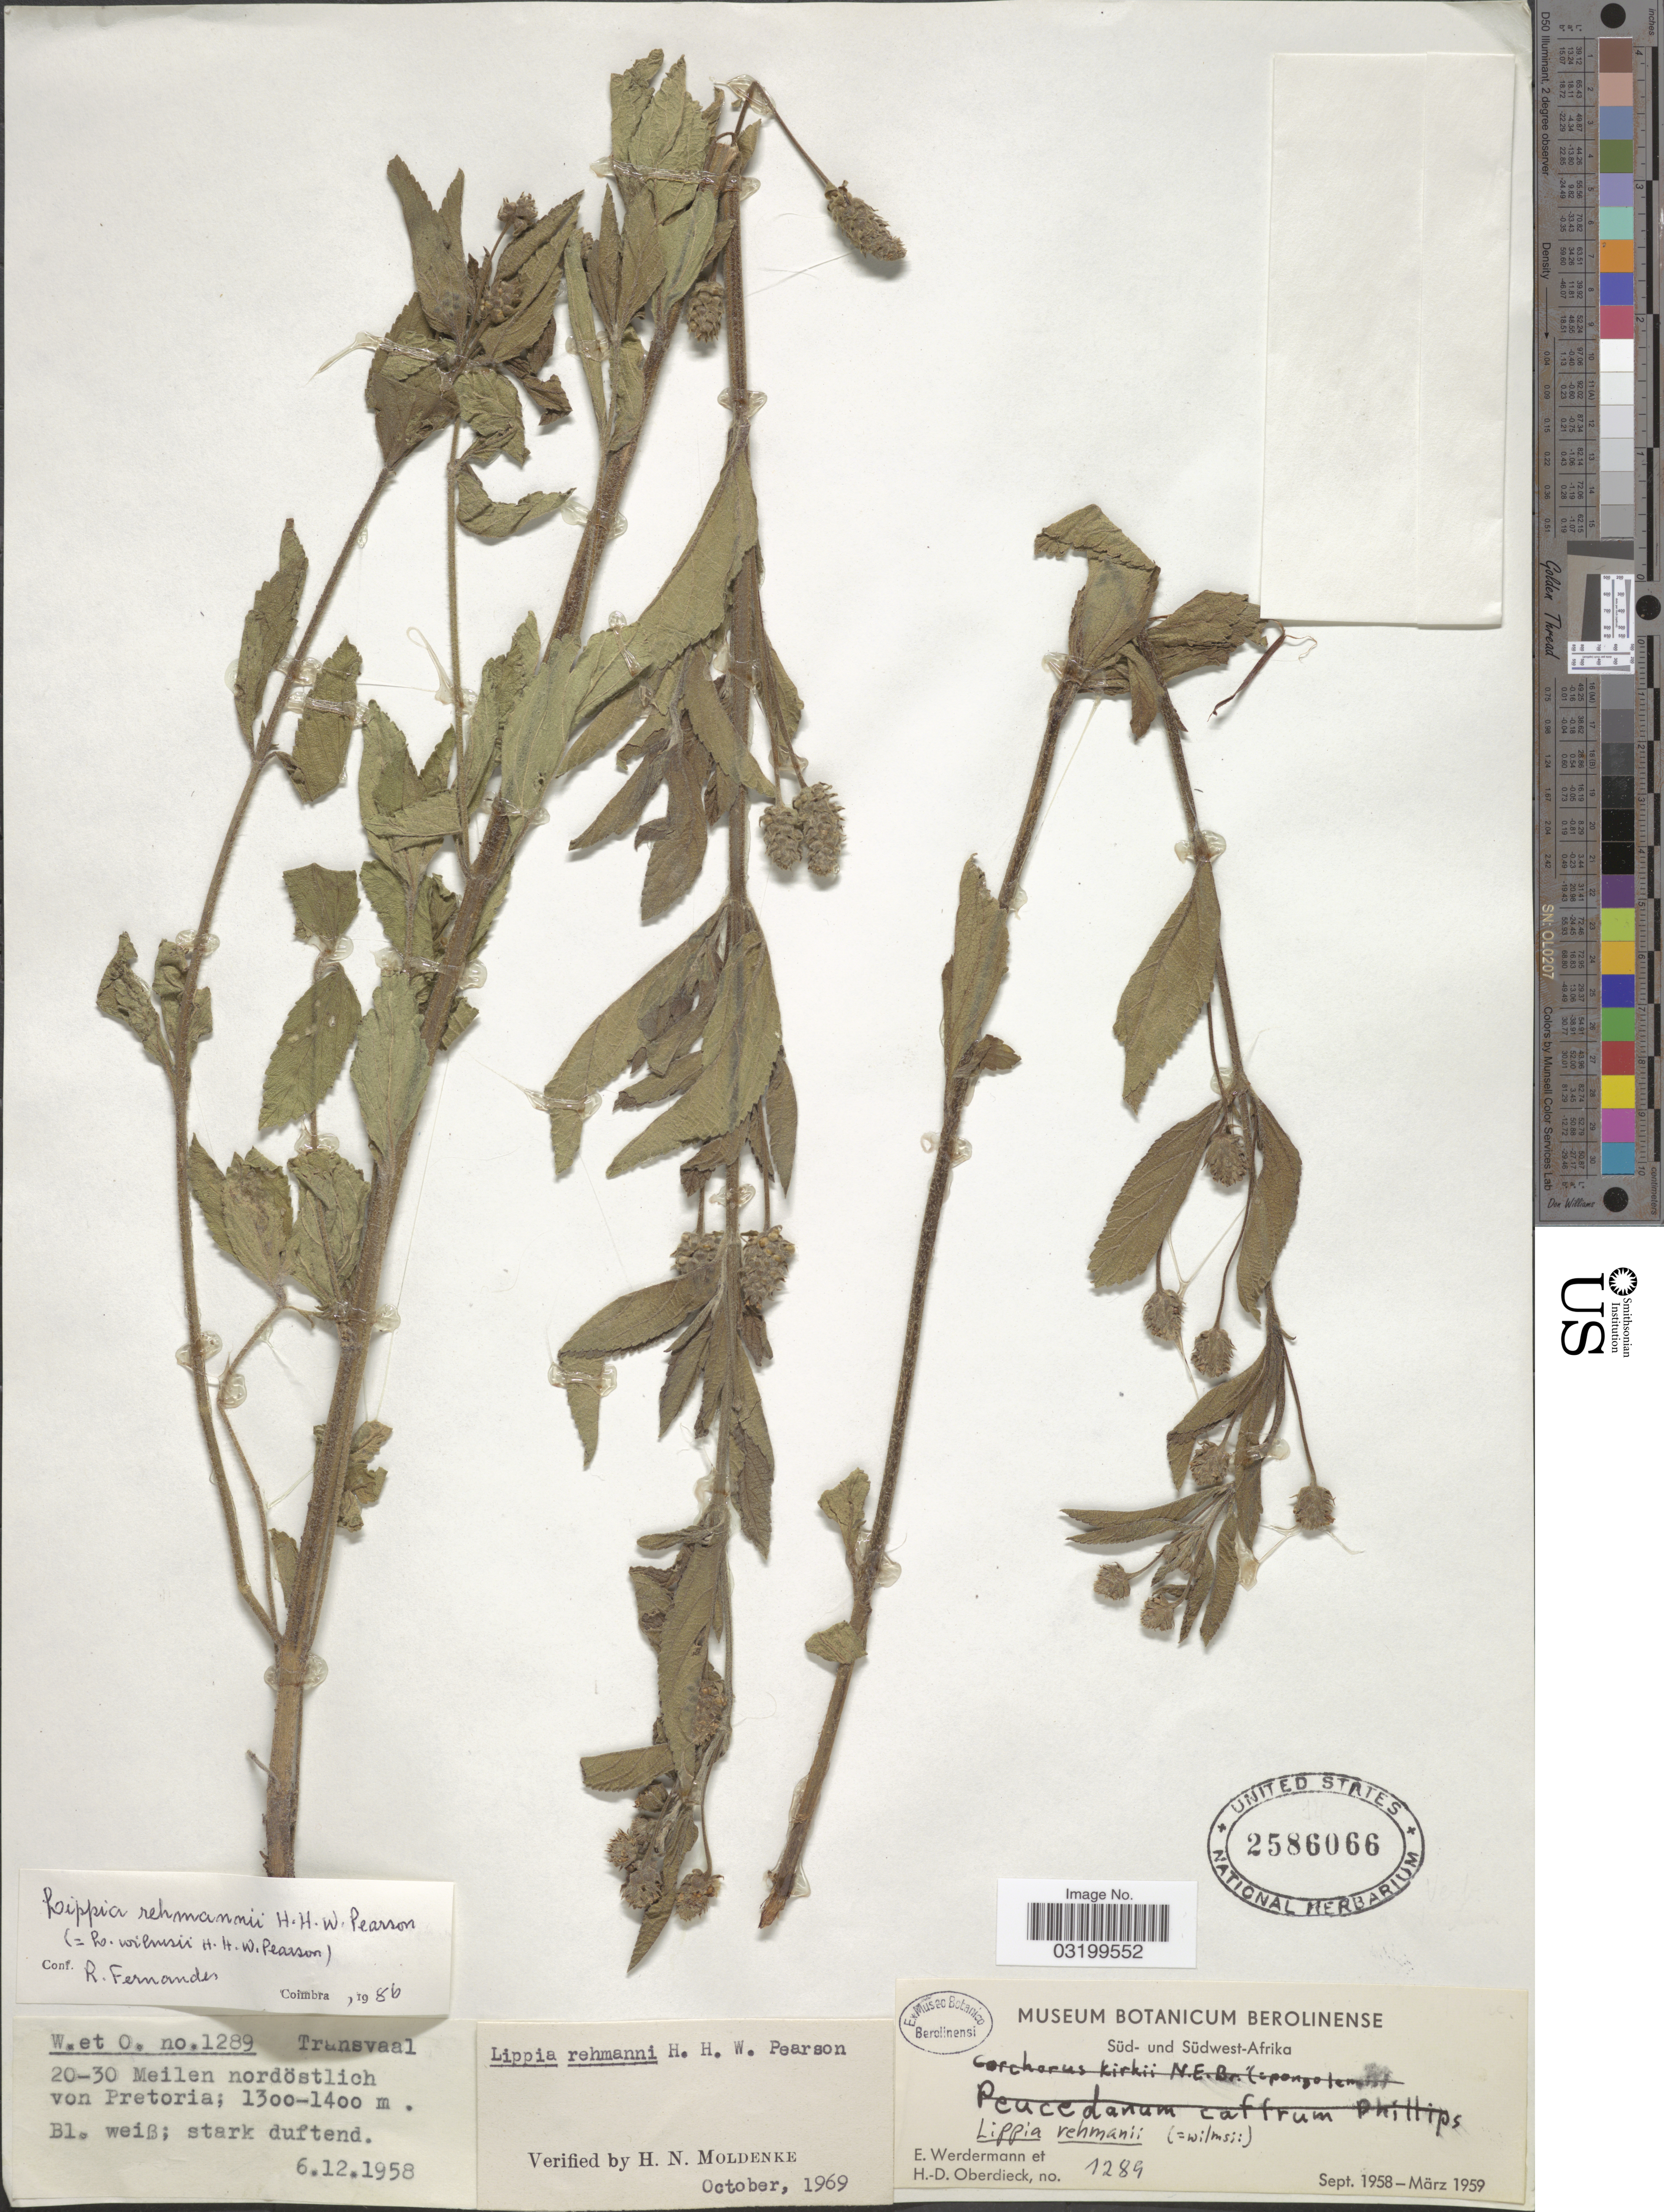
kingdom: Plantae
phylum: Tracheophyta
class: Magnoliopsida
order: Lamiales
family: Verbenaceae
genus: Lippia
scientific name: Lippia rehmannii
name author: H. Pearson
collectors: E. Werdermann & H. Oberdieck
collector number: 1289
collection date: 1958-12-06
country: South Africa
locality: Transvaal. 20-30 Meilen nordöstlich von Pretoria.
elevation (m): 1300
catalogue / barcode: US 2586066